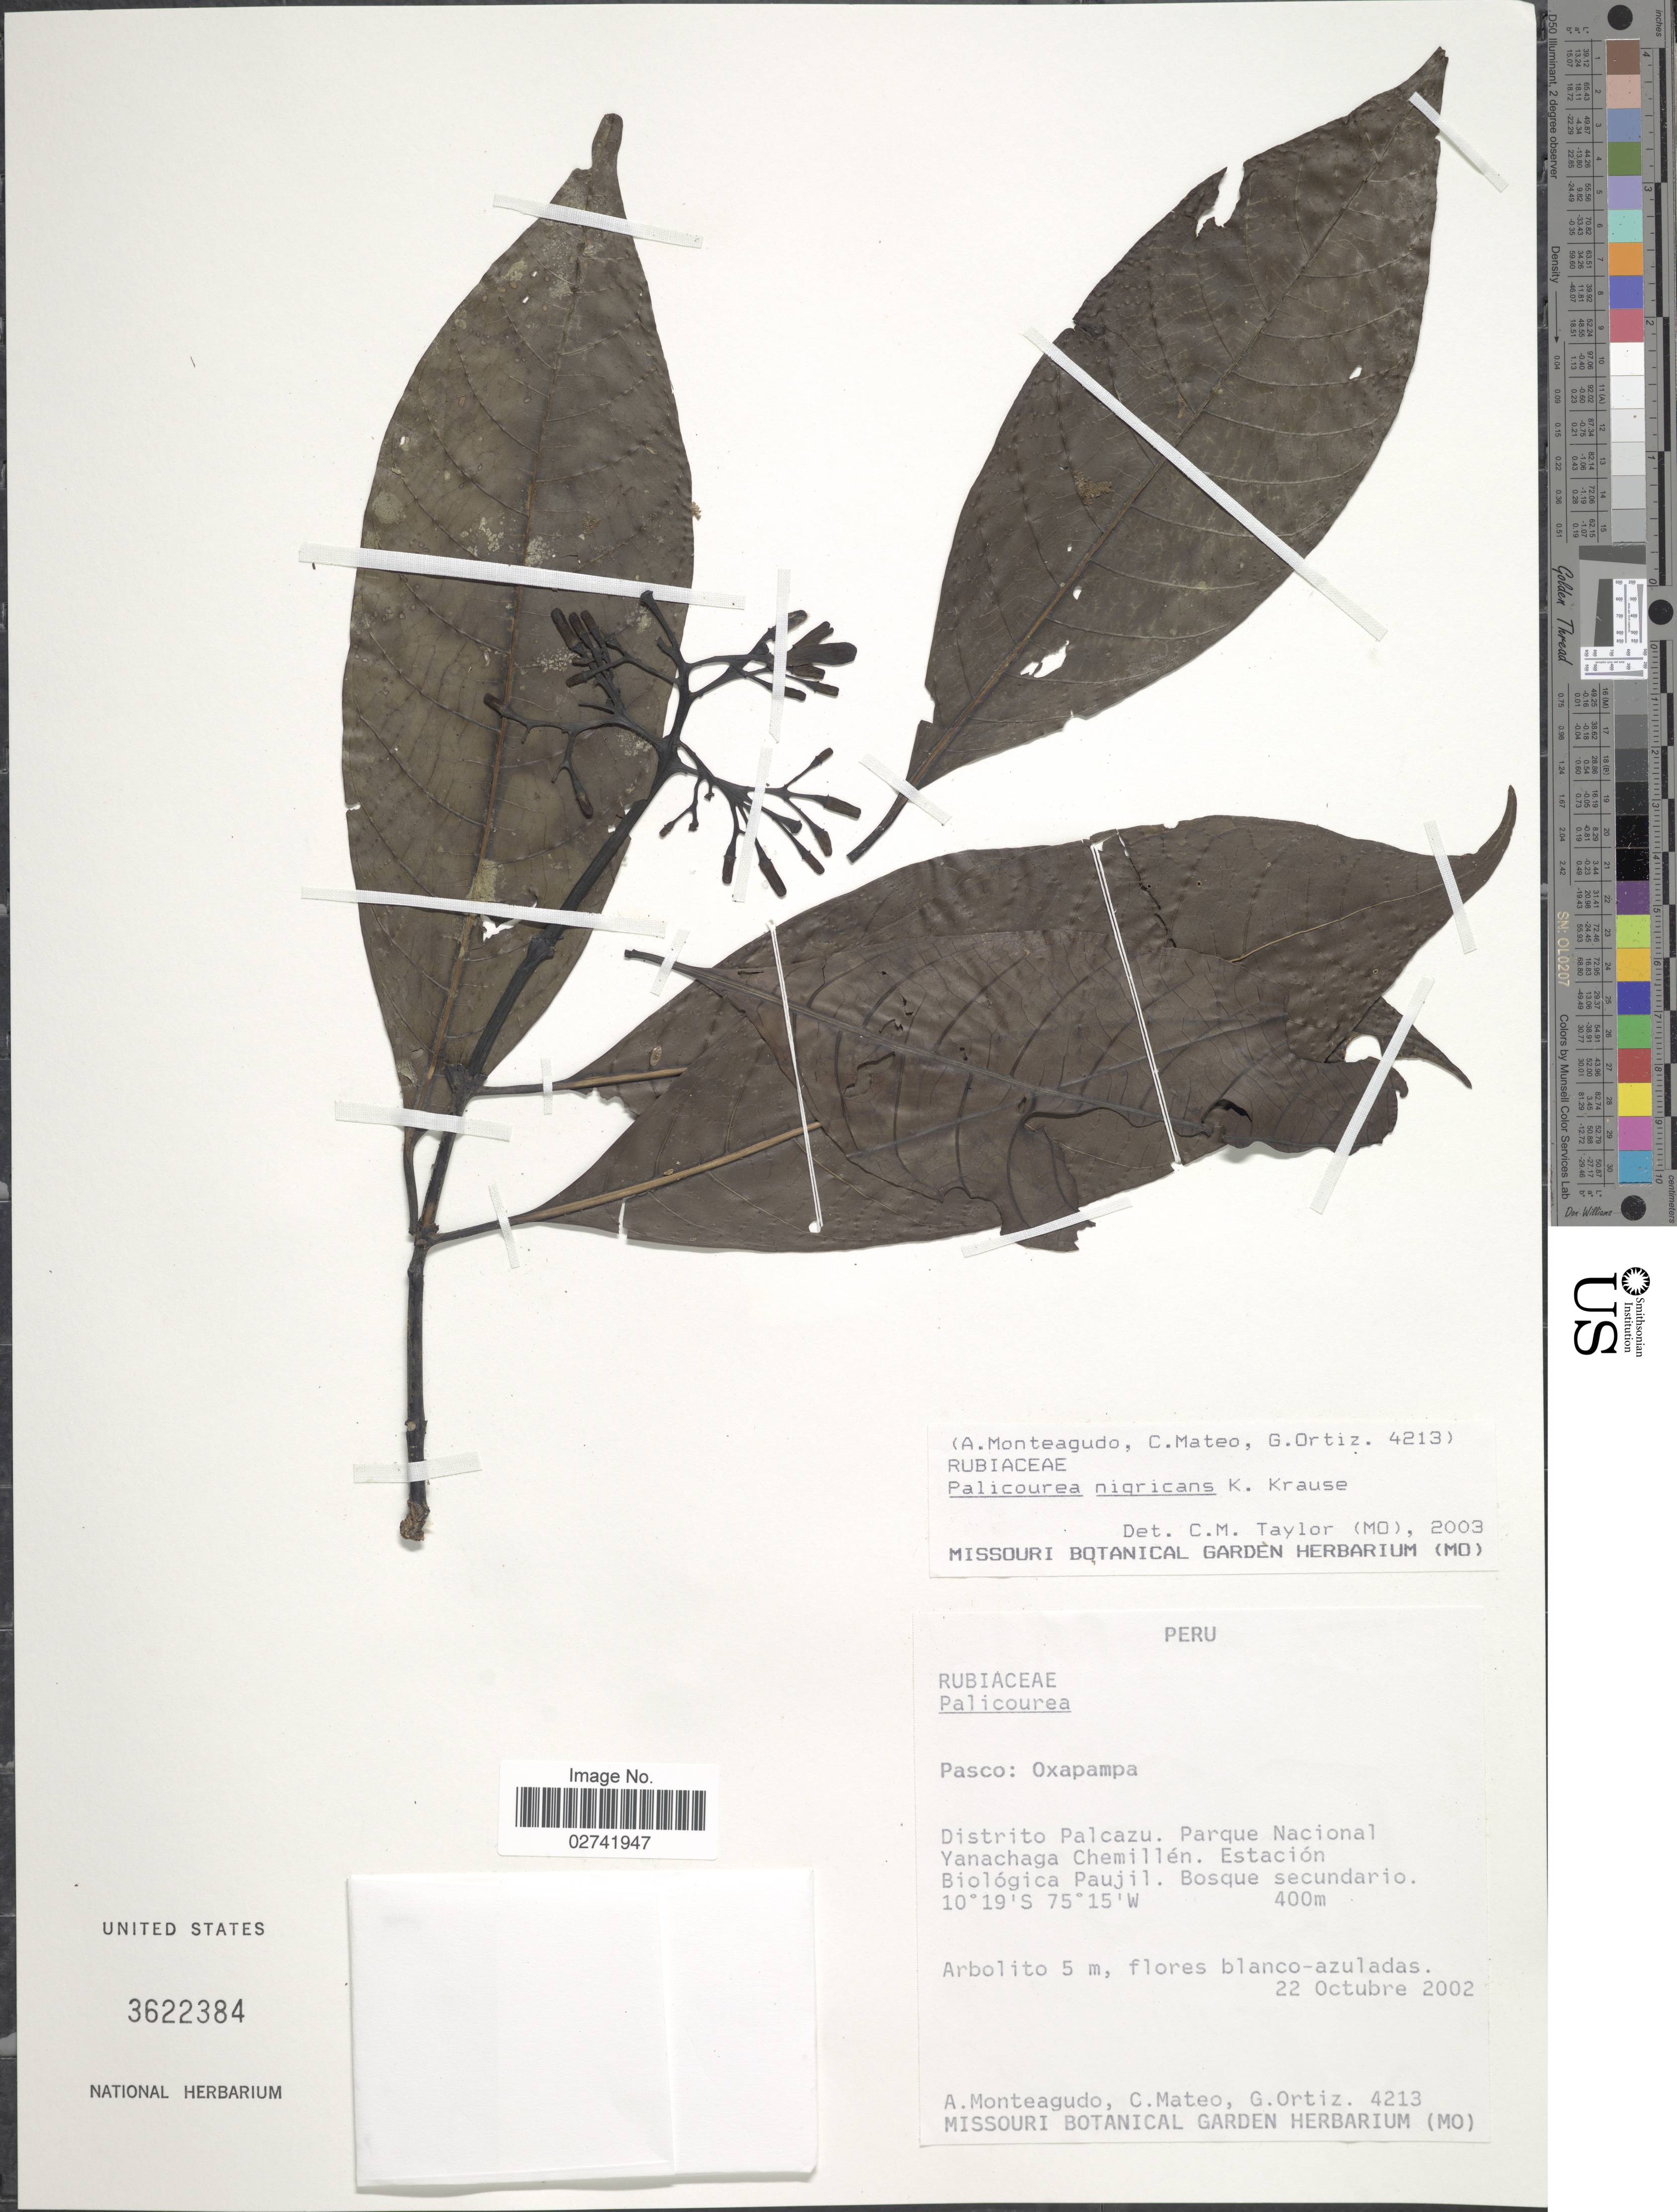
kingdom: Plantae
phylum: Tracheophyta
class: Magnoliopsida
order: Gentianales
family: Rubiaceae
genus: Palicourea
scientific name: Palicourea nigricans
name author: Krause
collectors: A. Monteagudo, C. Mateo & G. Ortiz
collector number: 4213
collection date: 2002-10-22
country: Peru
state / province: Pasco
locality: Oxapampa. Distrito Palcazu Parque Nacional Yanachaga Chemillen. Estacion Biologica Paujil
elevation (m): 400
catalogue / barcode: US 3622384